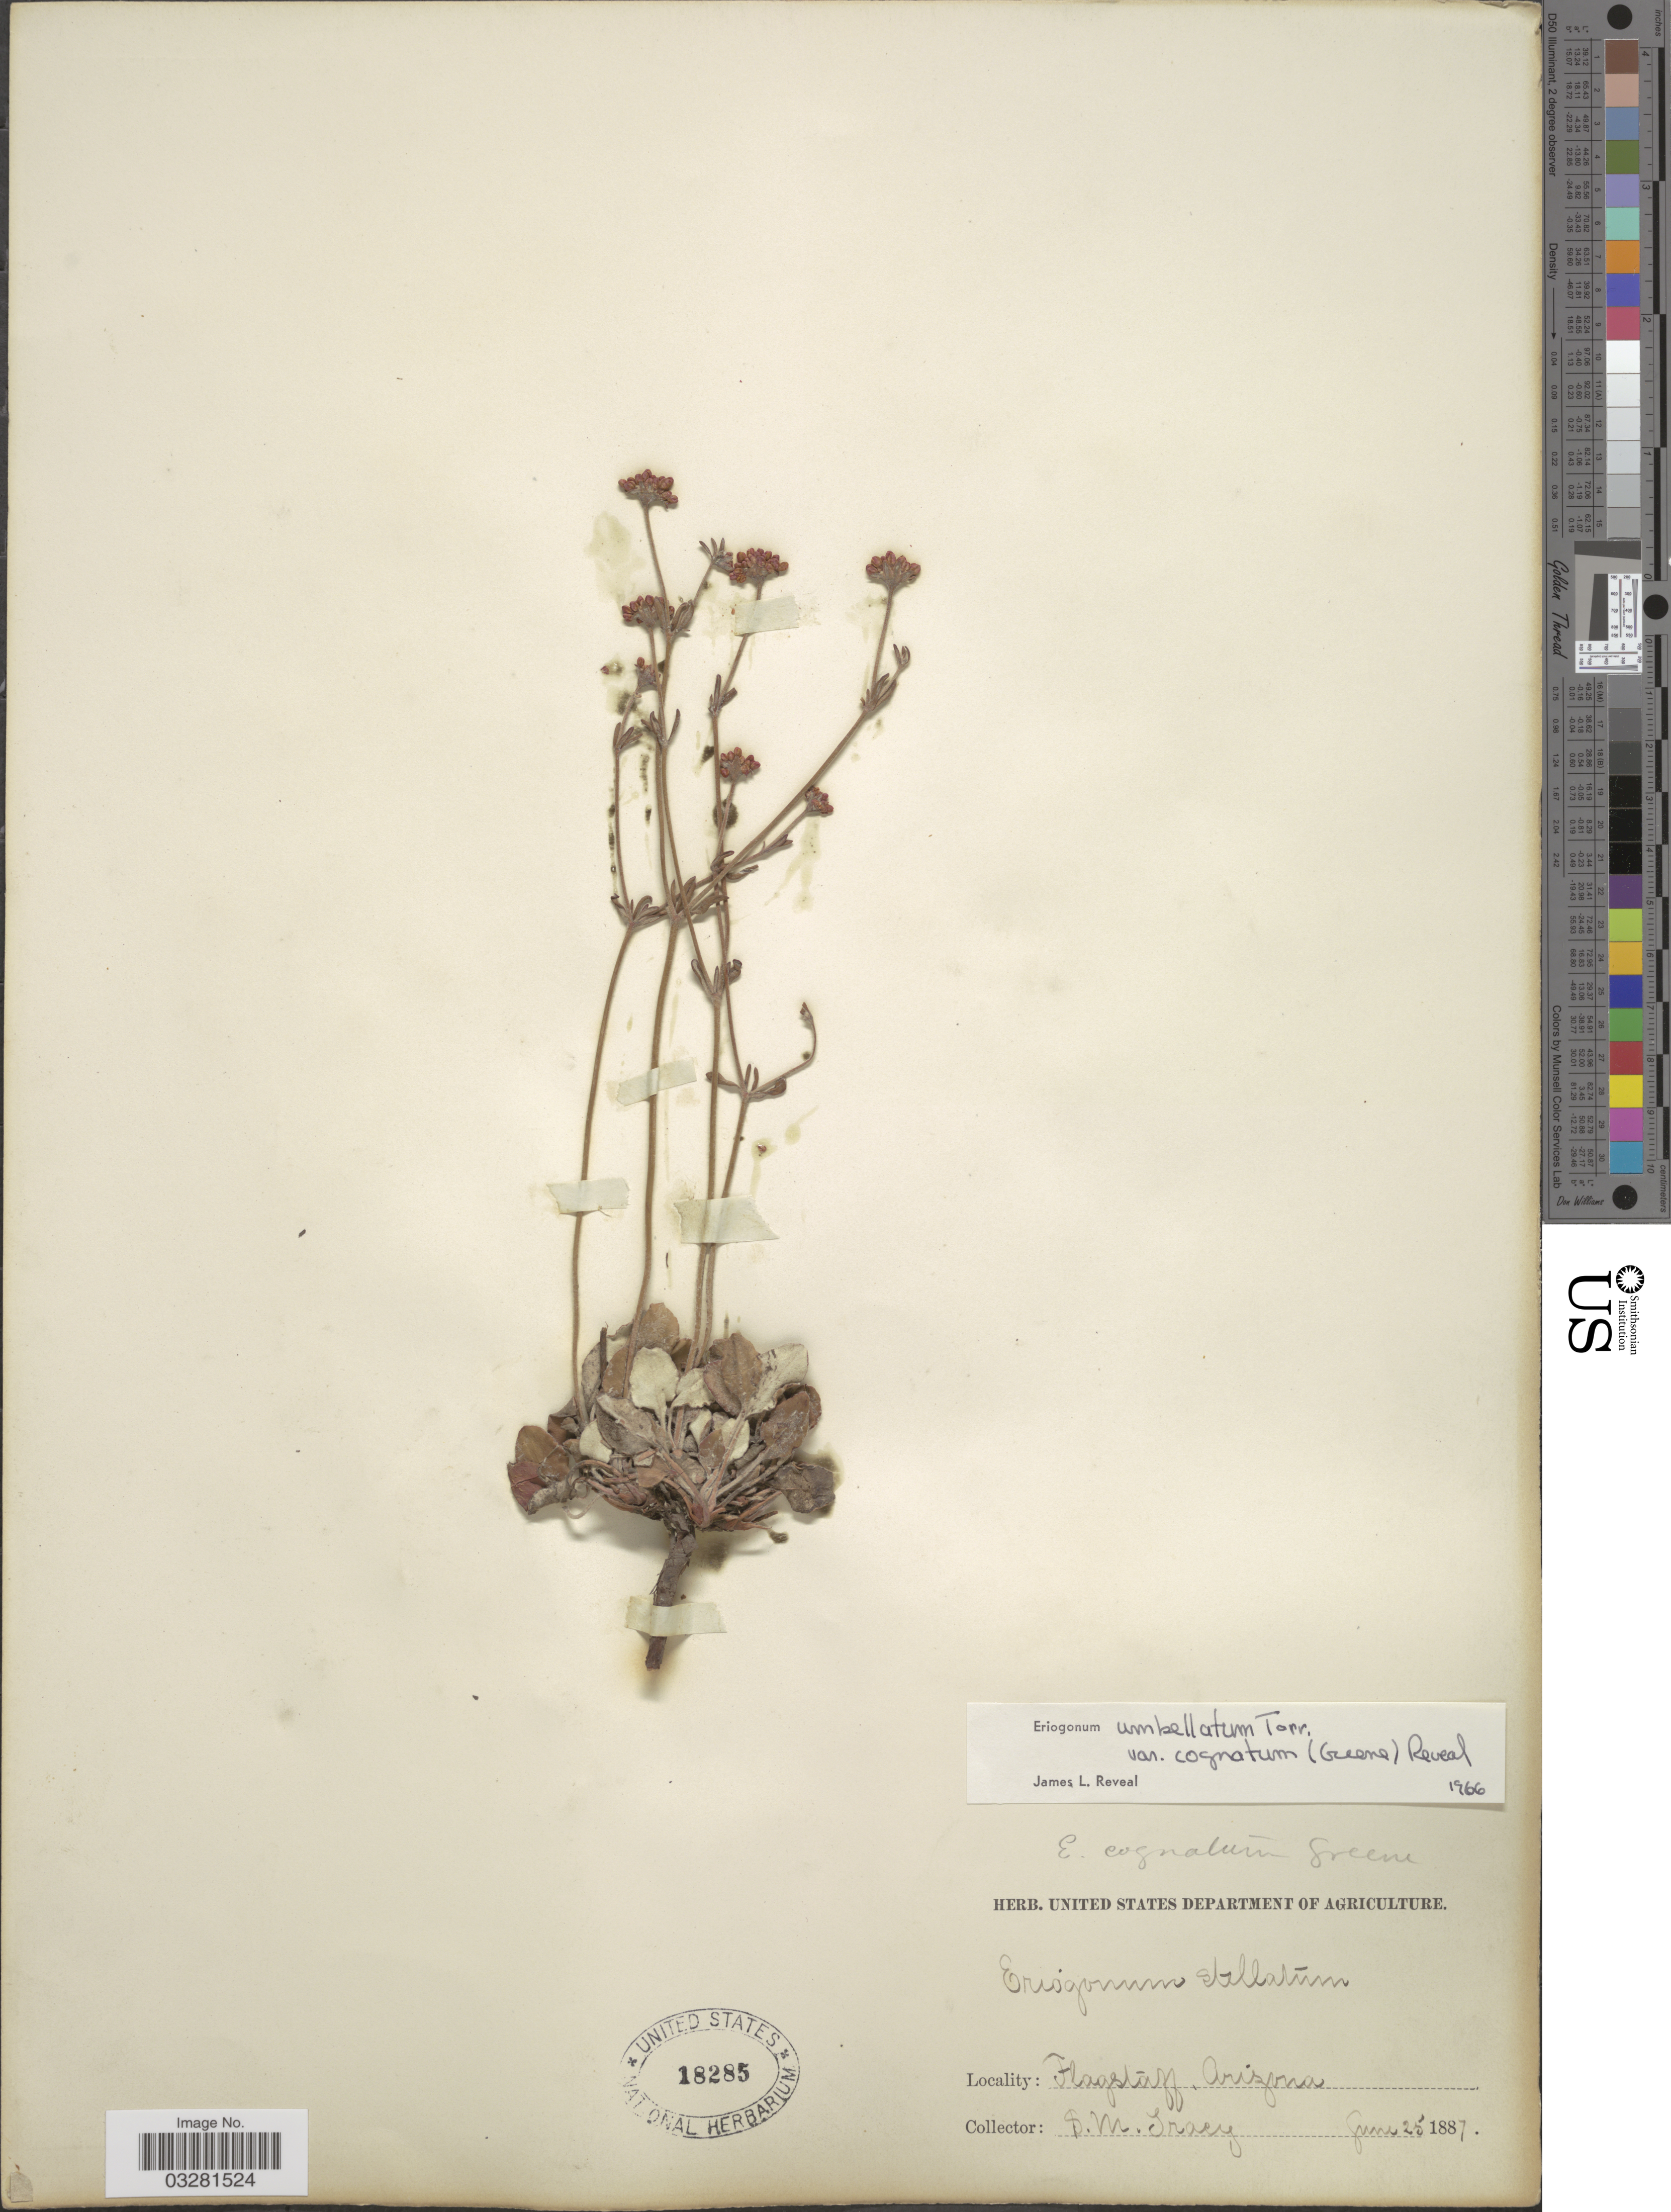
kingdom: Plantae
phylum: Tracheophyta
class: Magnoliopsida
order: Caryophyllales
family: Polygonaceae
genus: Eriogonum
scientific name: Eriogonum umbellatum var. cognatum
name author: (Greene) Reveal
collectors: S. M. Tracy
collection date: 1887-06-25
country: United States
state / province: Arizona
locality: Flagstaff.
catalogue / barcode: US 18285